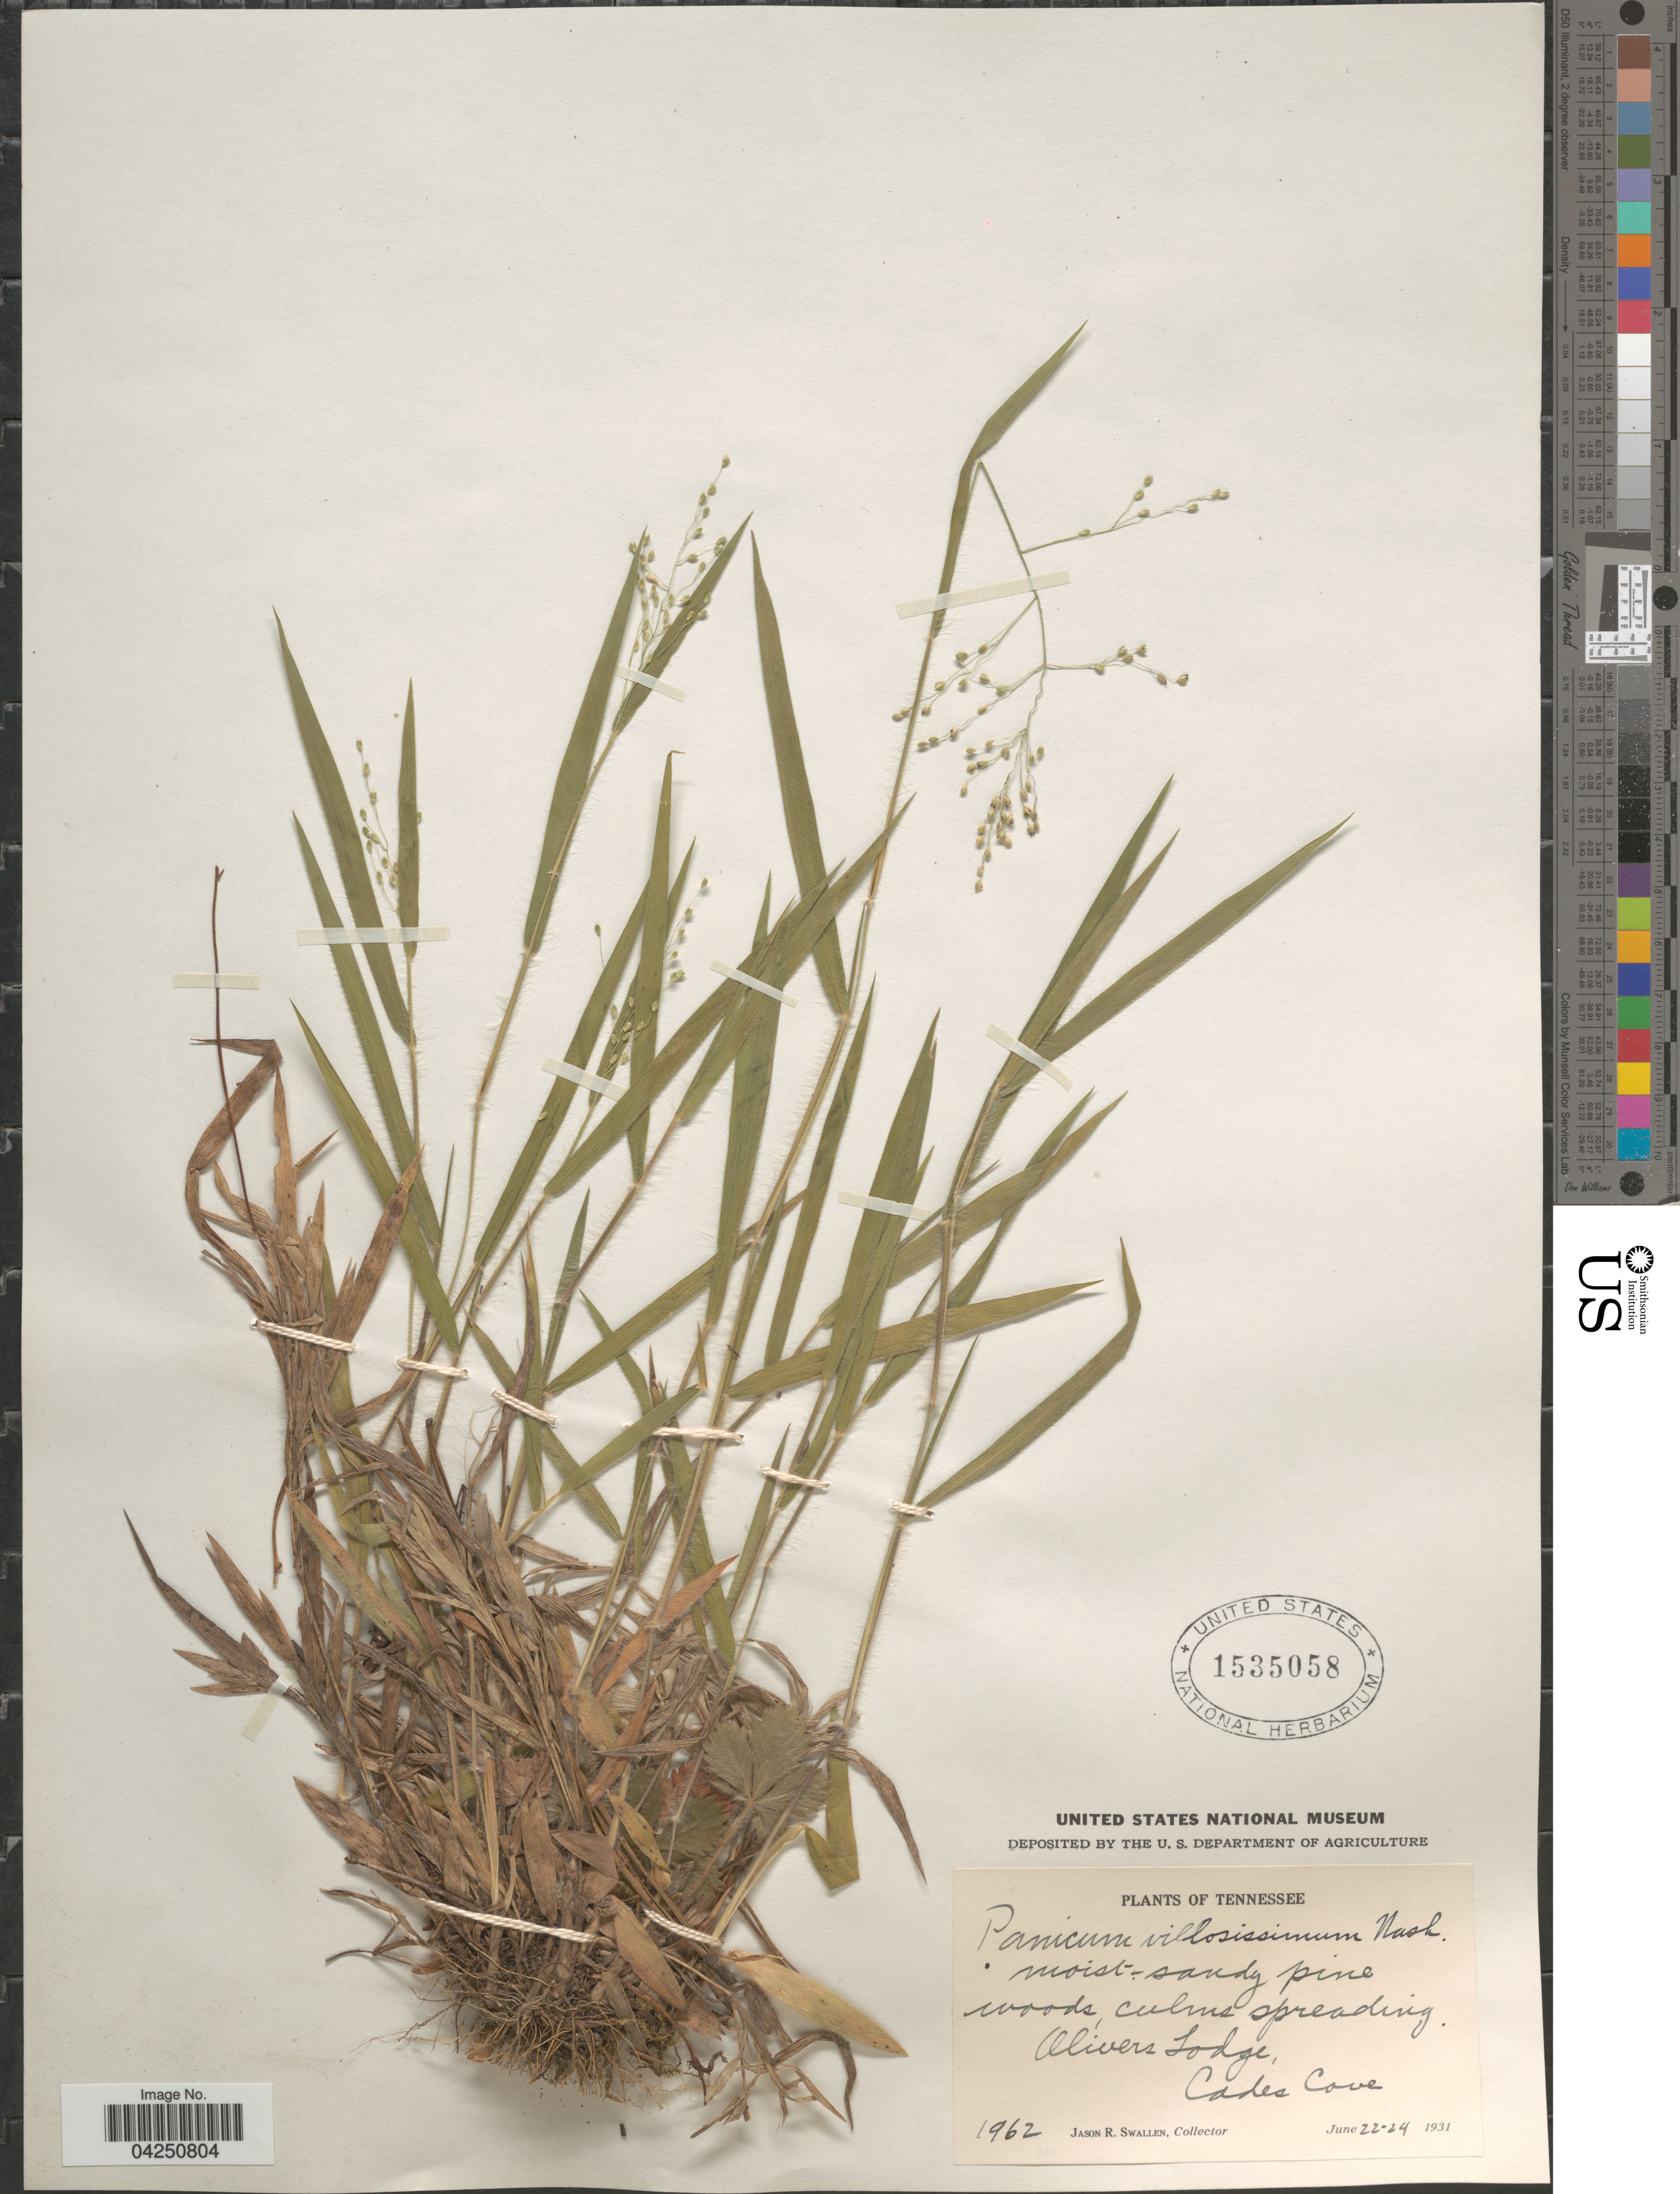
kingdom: Plantae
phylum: Tracheophyta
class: Liliopsida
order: Poales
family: Poaceae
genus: Dichanthelium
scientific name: Dichanthelium acuminatum var. acuminatum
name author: (Sw.) Gould & C.A. Clark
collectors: J. R. Swallen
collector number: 1962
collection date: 1931-06-22/1931-06-24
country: United States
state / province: Tennessee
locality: Moist sandy pine woods, culms spreading. Olivers Lodge, Cades Cove.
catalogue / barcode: US 1535058